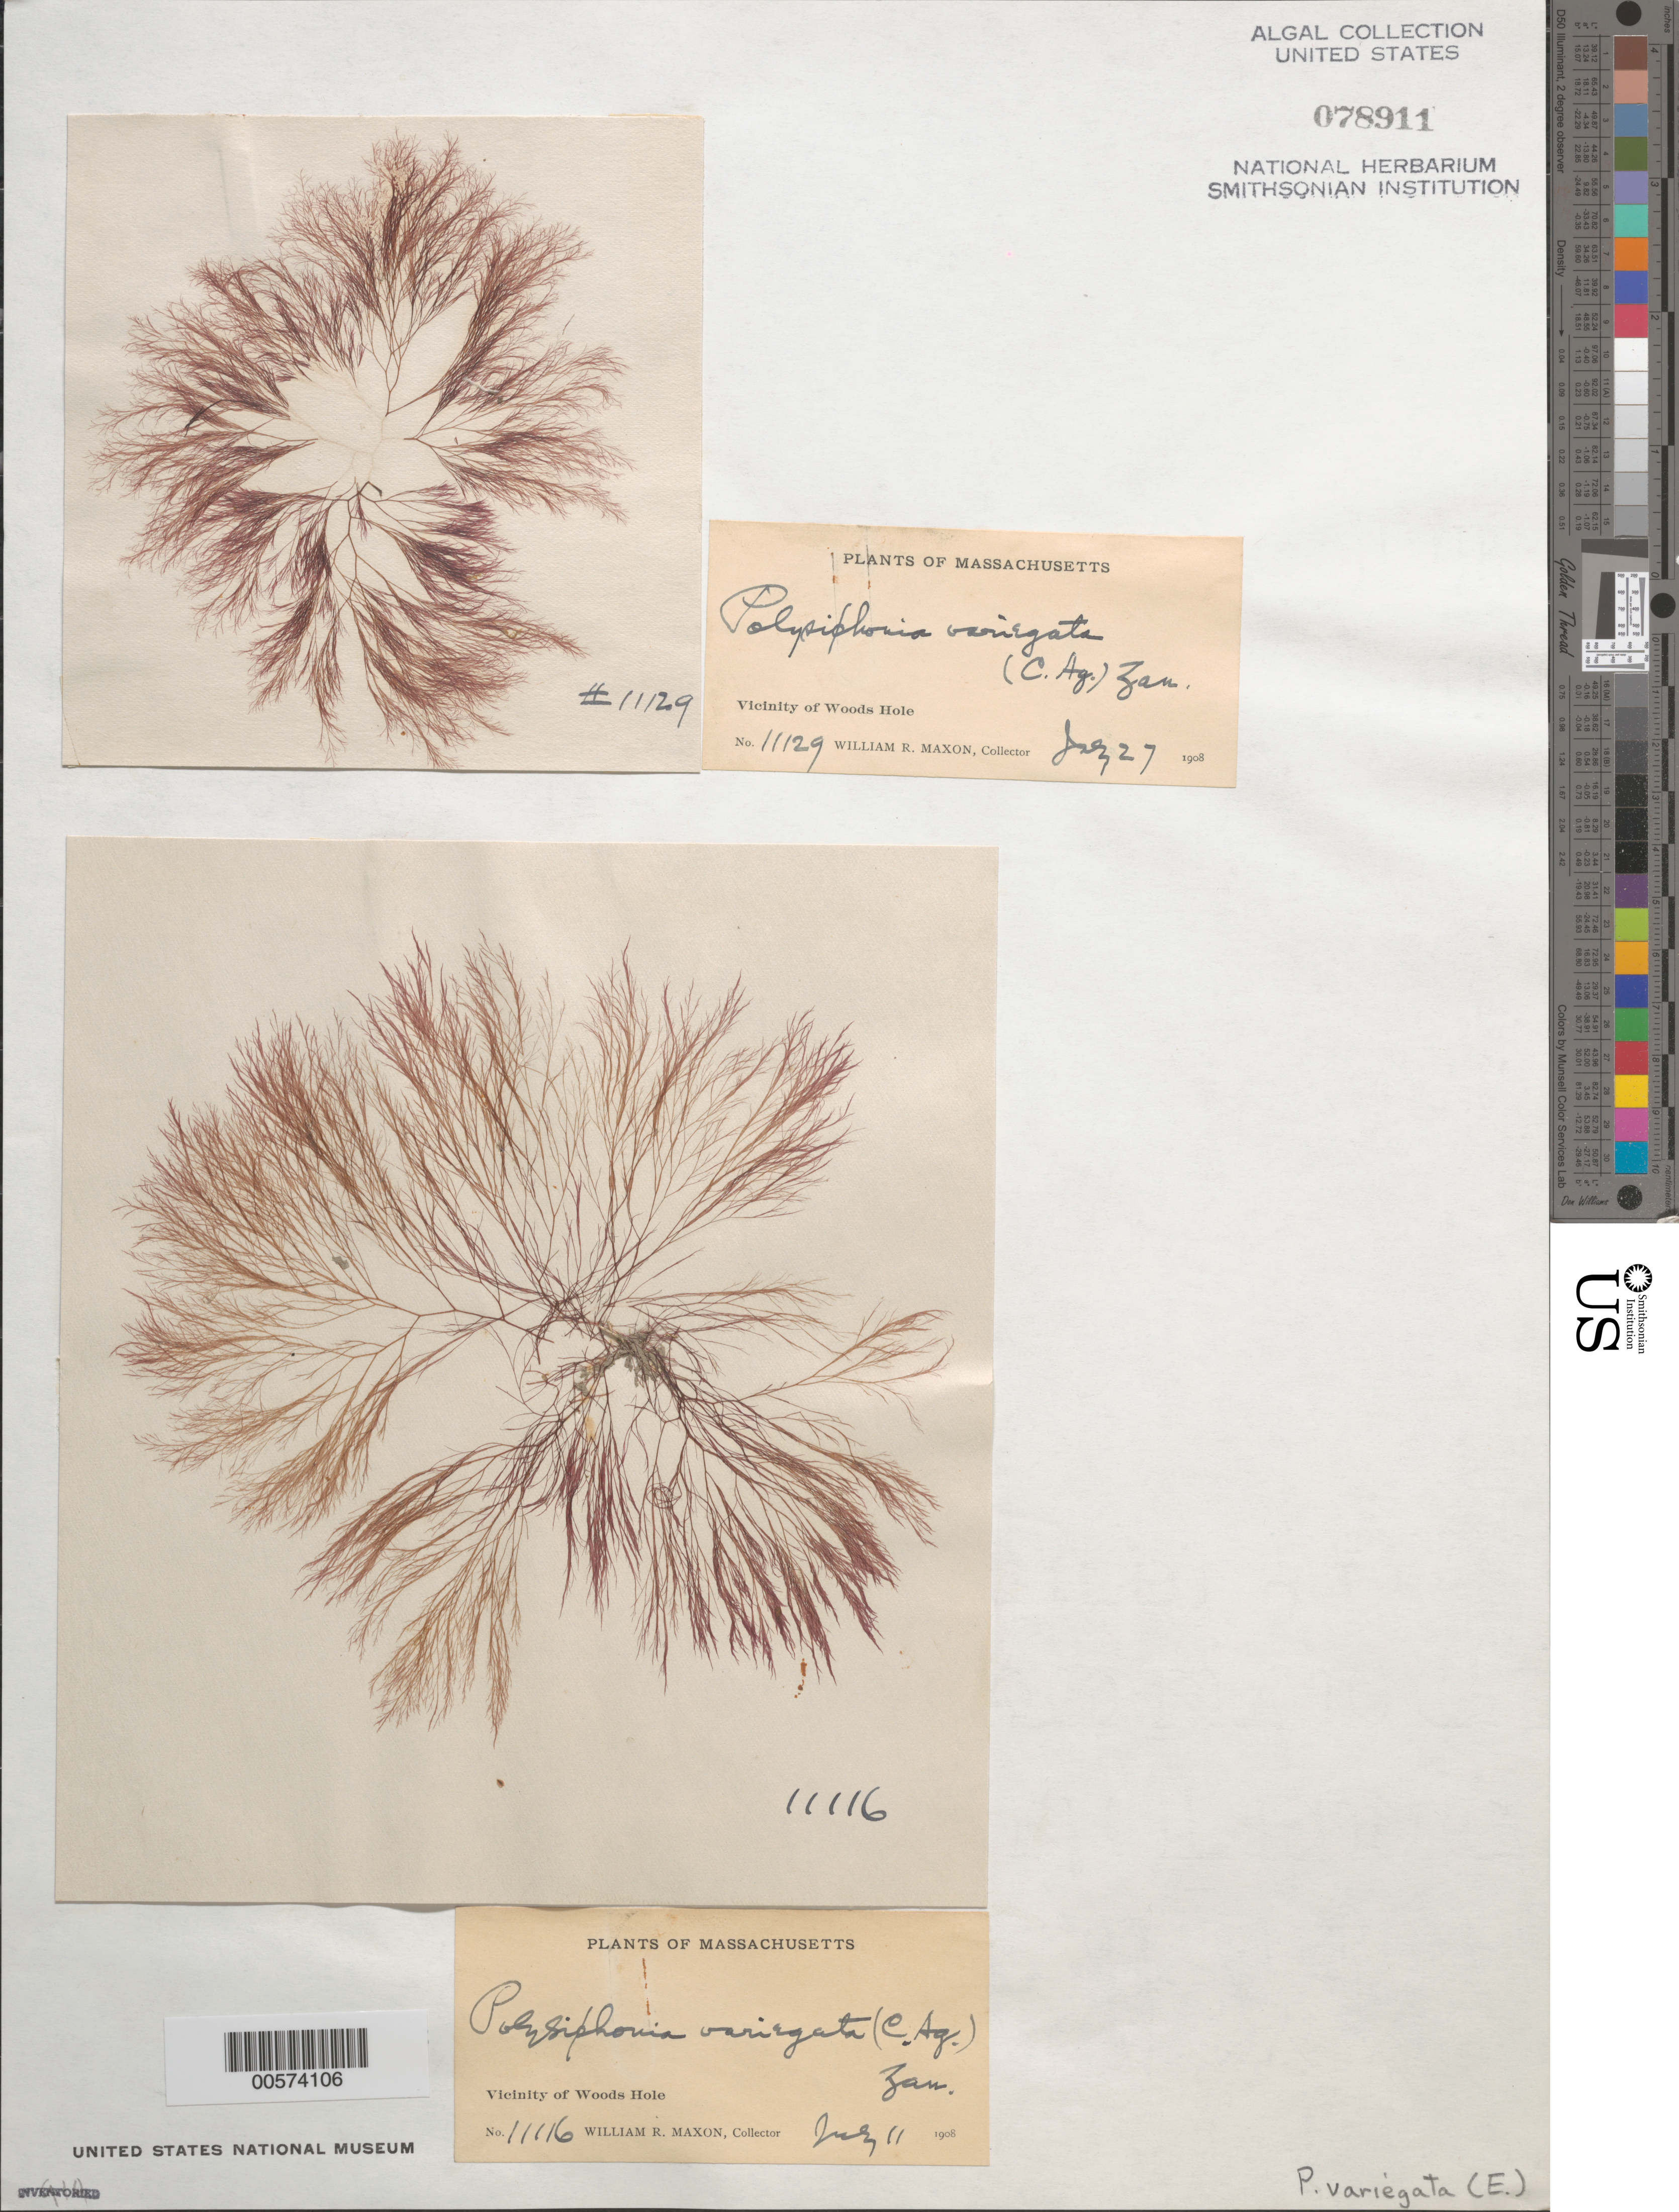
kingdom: Plantae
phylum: Rhodophyta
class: Florideophyceae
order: Ceramiales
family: Rhodomelaceae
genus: Carradoriella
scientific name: Carradoriella denudata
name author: (Dillwyn) Savoie & G.W. Saunders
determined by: Algae name updating Project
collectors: W. R. Maxon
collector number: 11116 & 11129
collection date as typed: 11 Jul 1908 AND 27 Jul 1908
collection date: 1908-07-11,1908-07-27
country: United States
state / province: Massachusetts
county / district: Barnstable County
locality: Woods Hole area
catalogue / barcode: US 78911